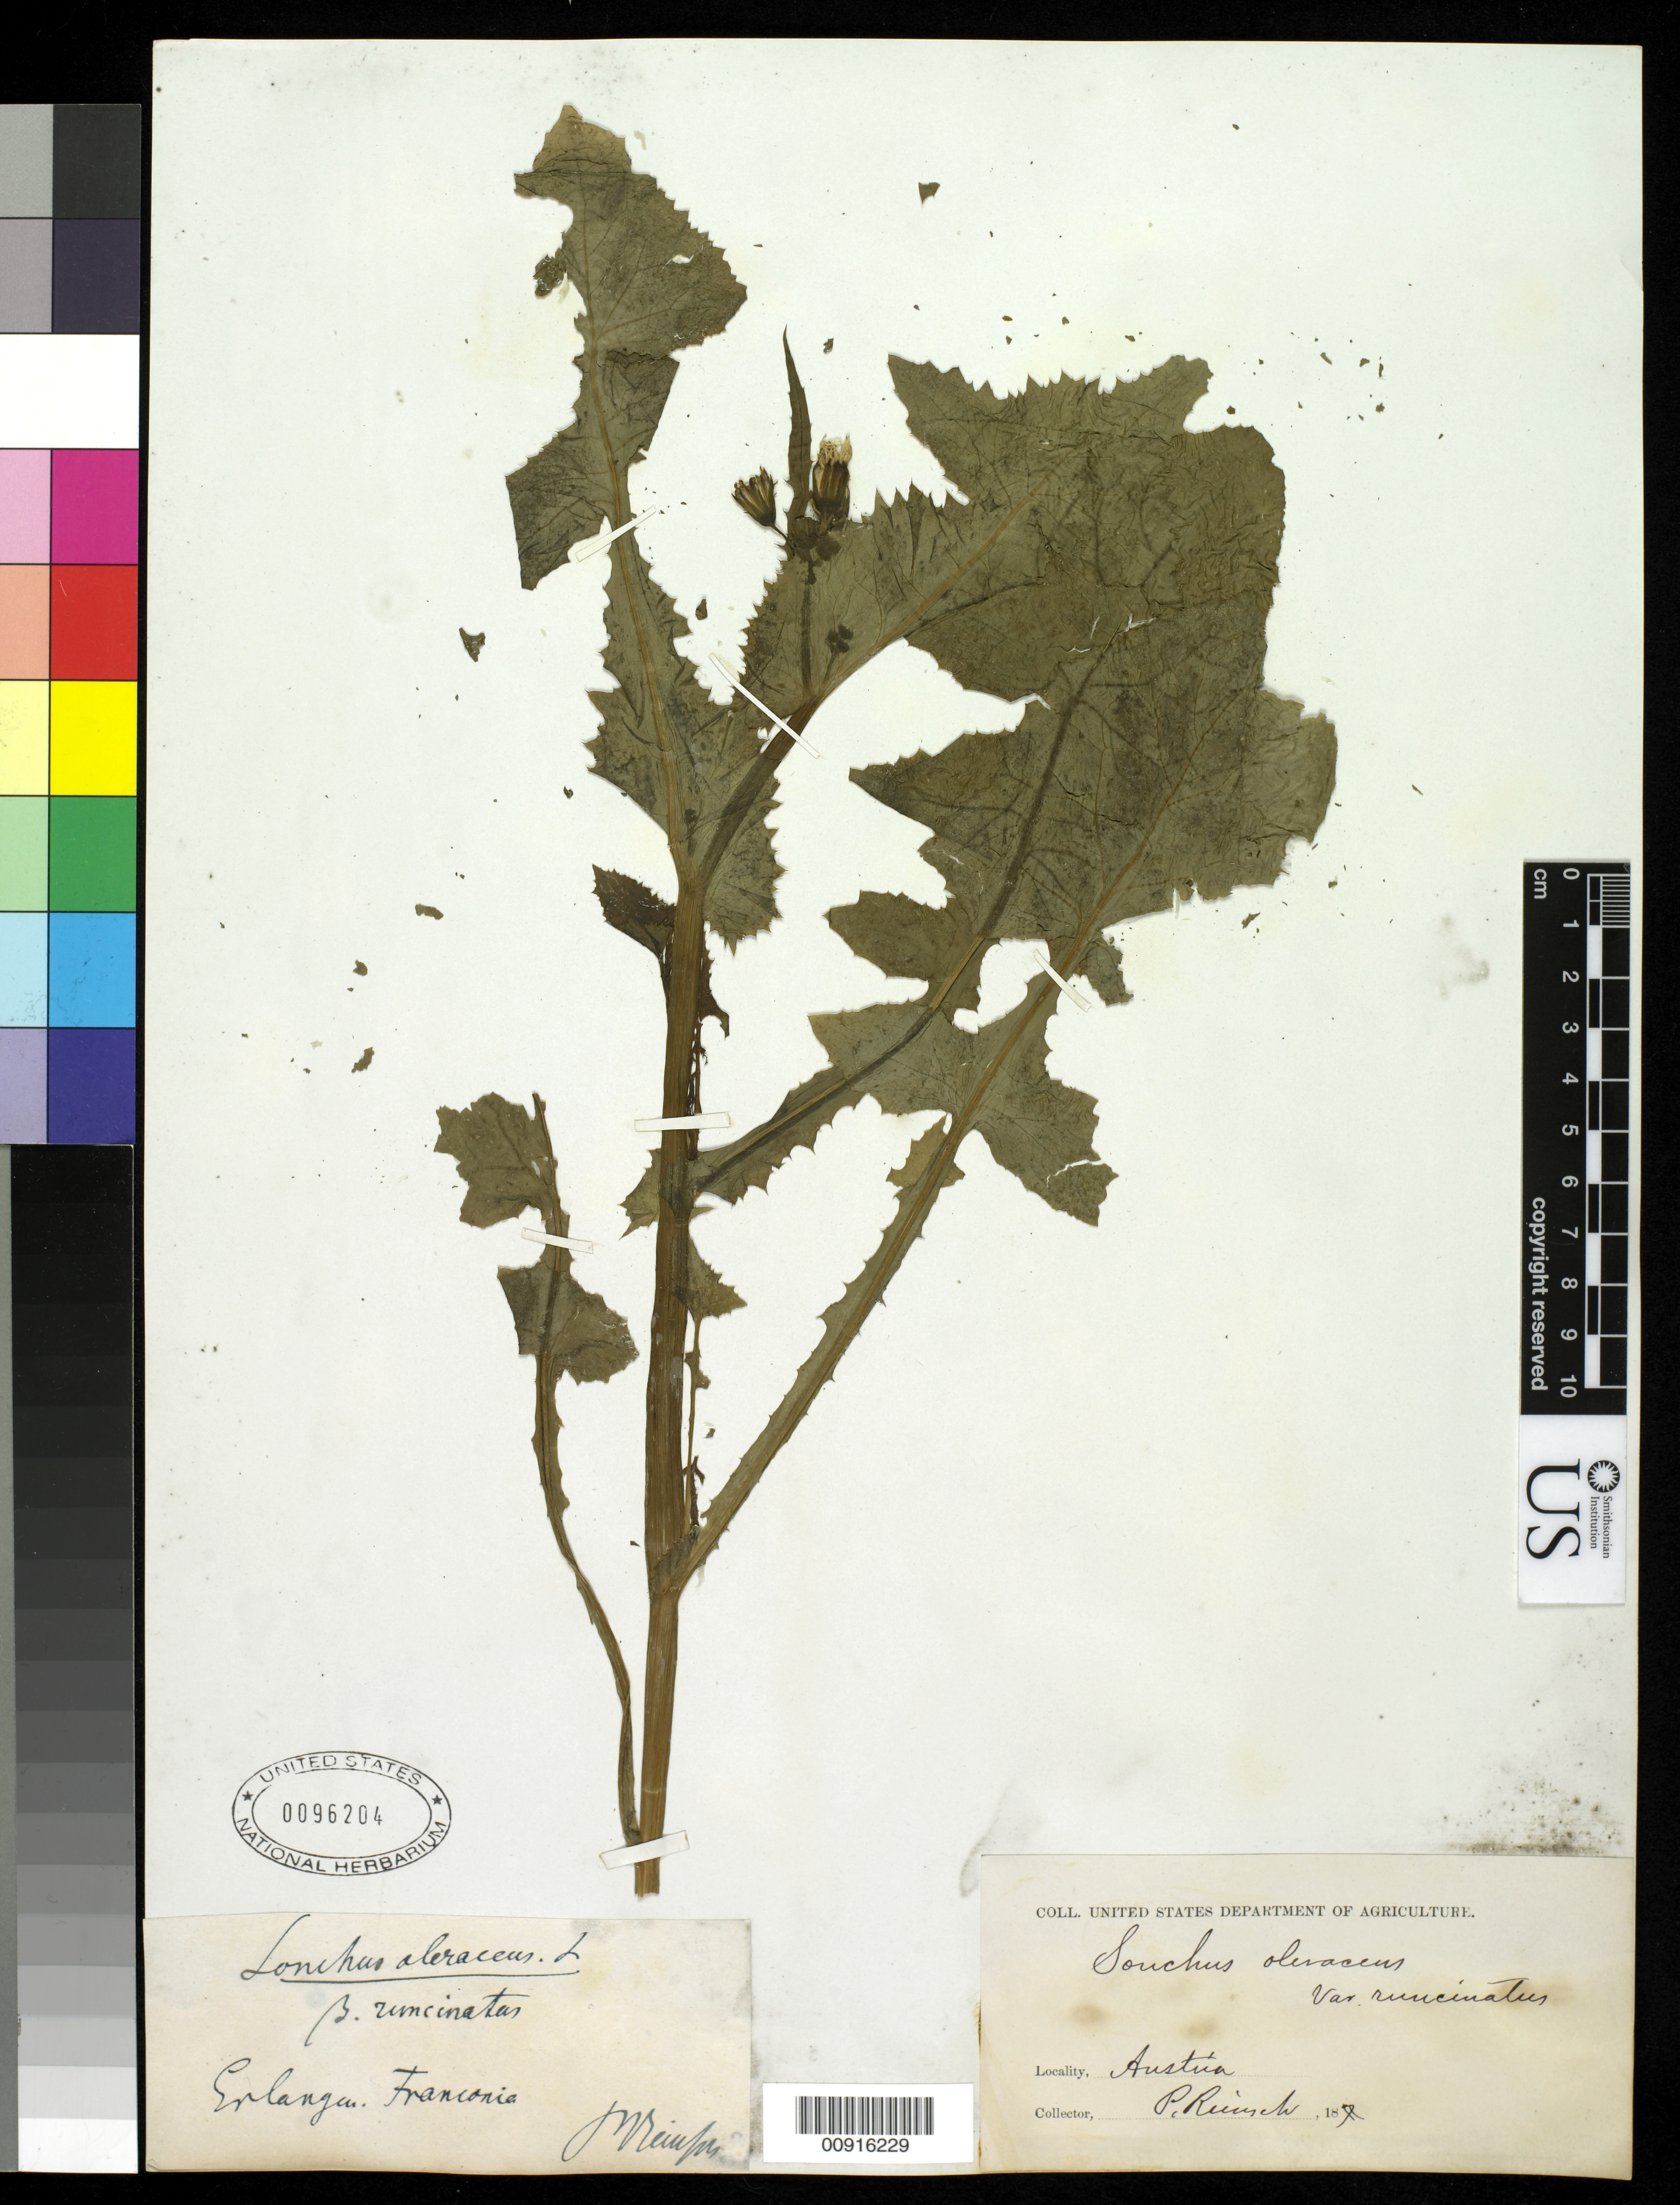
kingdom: Plantae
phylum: Tracheophyta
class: Magnoliopsida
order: Asterales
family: Asteraceae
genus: Sonchus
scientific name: Sonchus oleraceus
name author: L.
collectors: P. F. Reinsch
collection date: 1870/1879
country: Germany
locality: Franconia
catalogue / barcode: US 96204